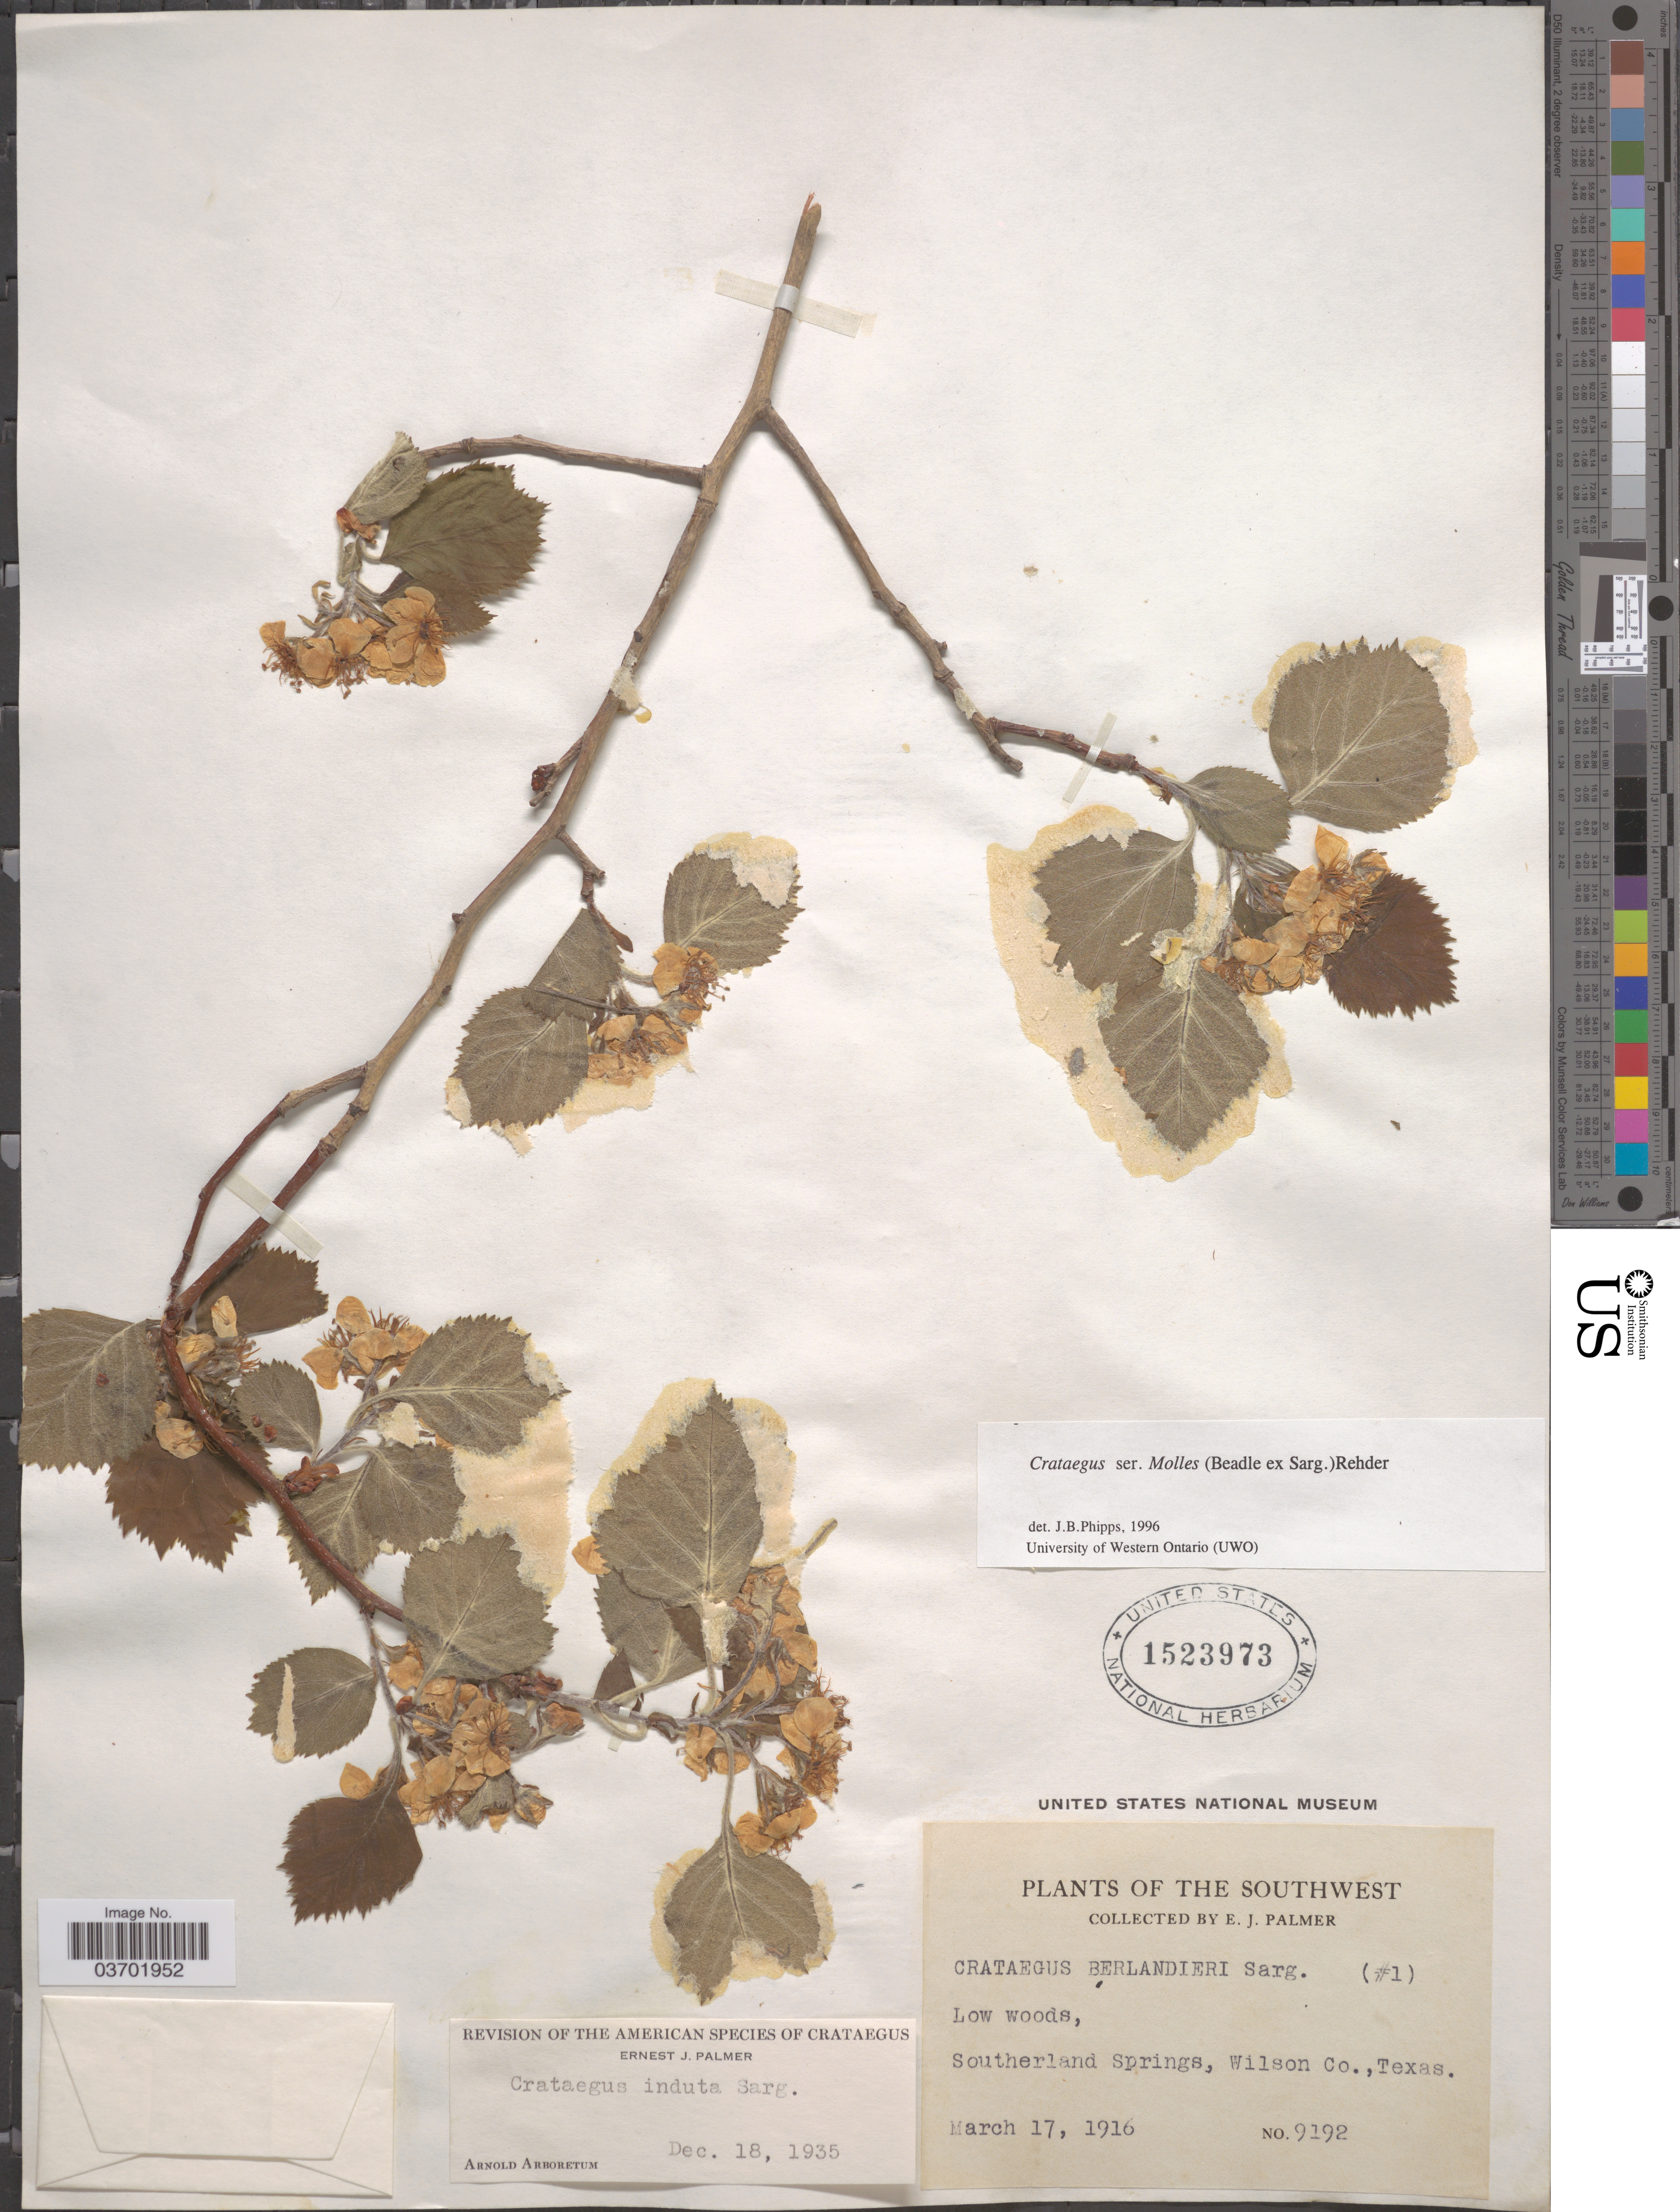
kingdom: Plantae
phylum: Tracheophyta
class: Magnoliopsida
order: Rosales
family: Rosaceae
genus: Crataegus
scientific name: Crataegus texana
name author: Buckley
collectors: E. J. Palmer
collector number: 9192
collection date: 1916-03-17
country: United States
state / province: Texas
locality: Southwest. Southerland Springs, Wilson Co.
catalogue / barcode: US 1523973